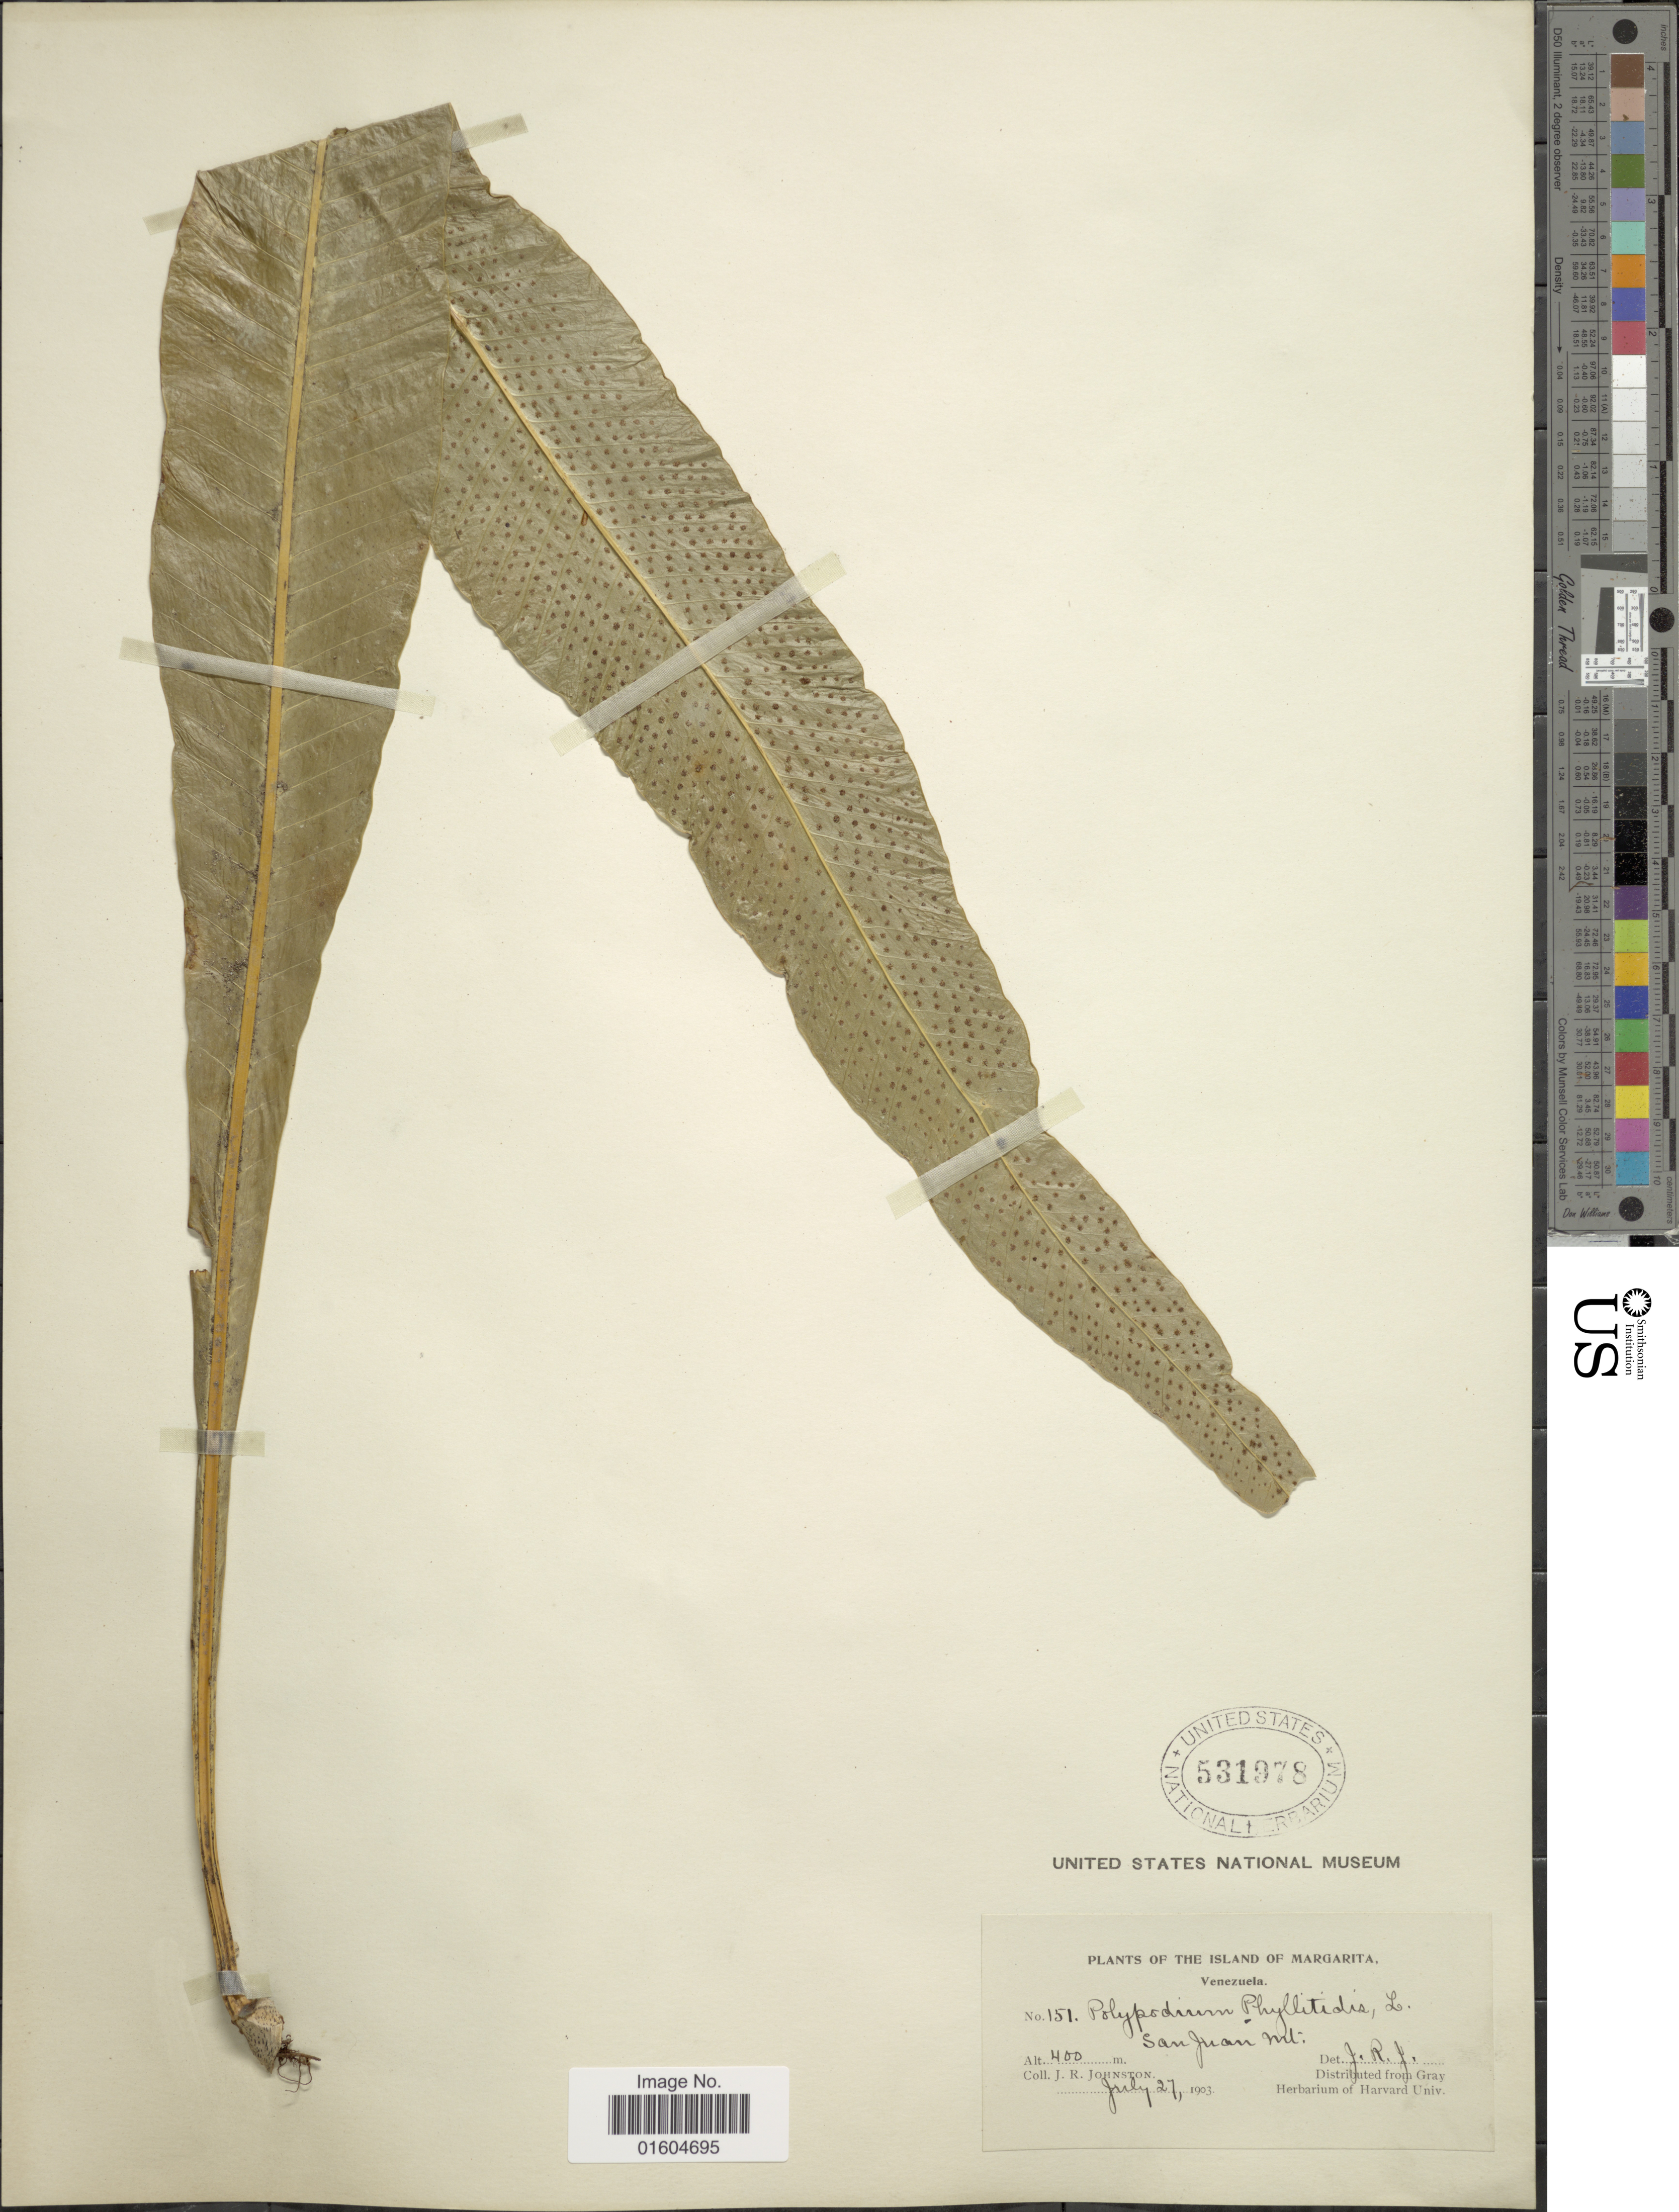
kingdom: Plantae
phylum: Tracheophyta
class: Polypodiopsida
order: Polypodiales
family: Polypodiaceae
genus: Campyloneurum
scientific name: Campyloneurum phyllitidis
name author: (L.) C. Presl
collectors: J. Johnston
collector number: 151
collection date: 1903-07-27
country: Venezuela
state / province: Nueva Esparta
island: Margarita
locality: The Island of Margarita, Venezuela, San Juan Mt.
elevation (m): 400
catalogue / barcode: US 531978